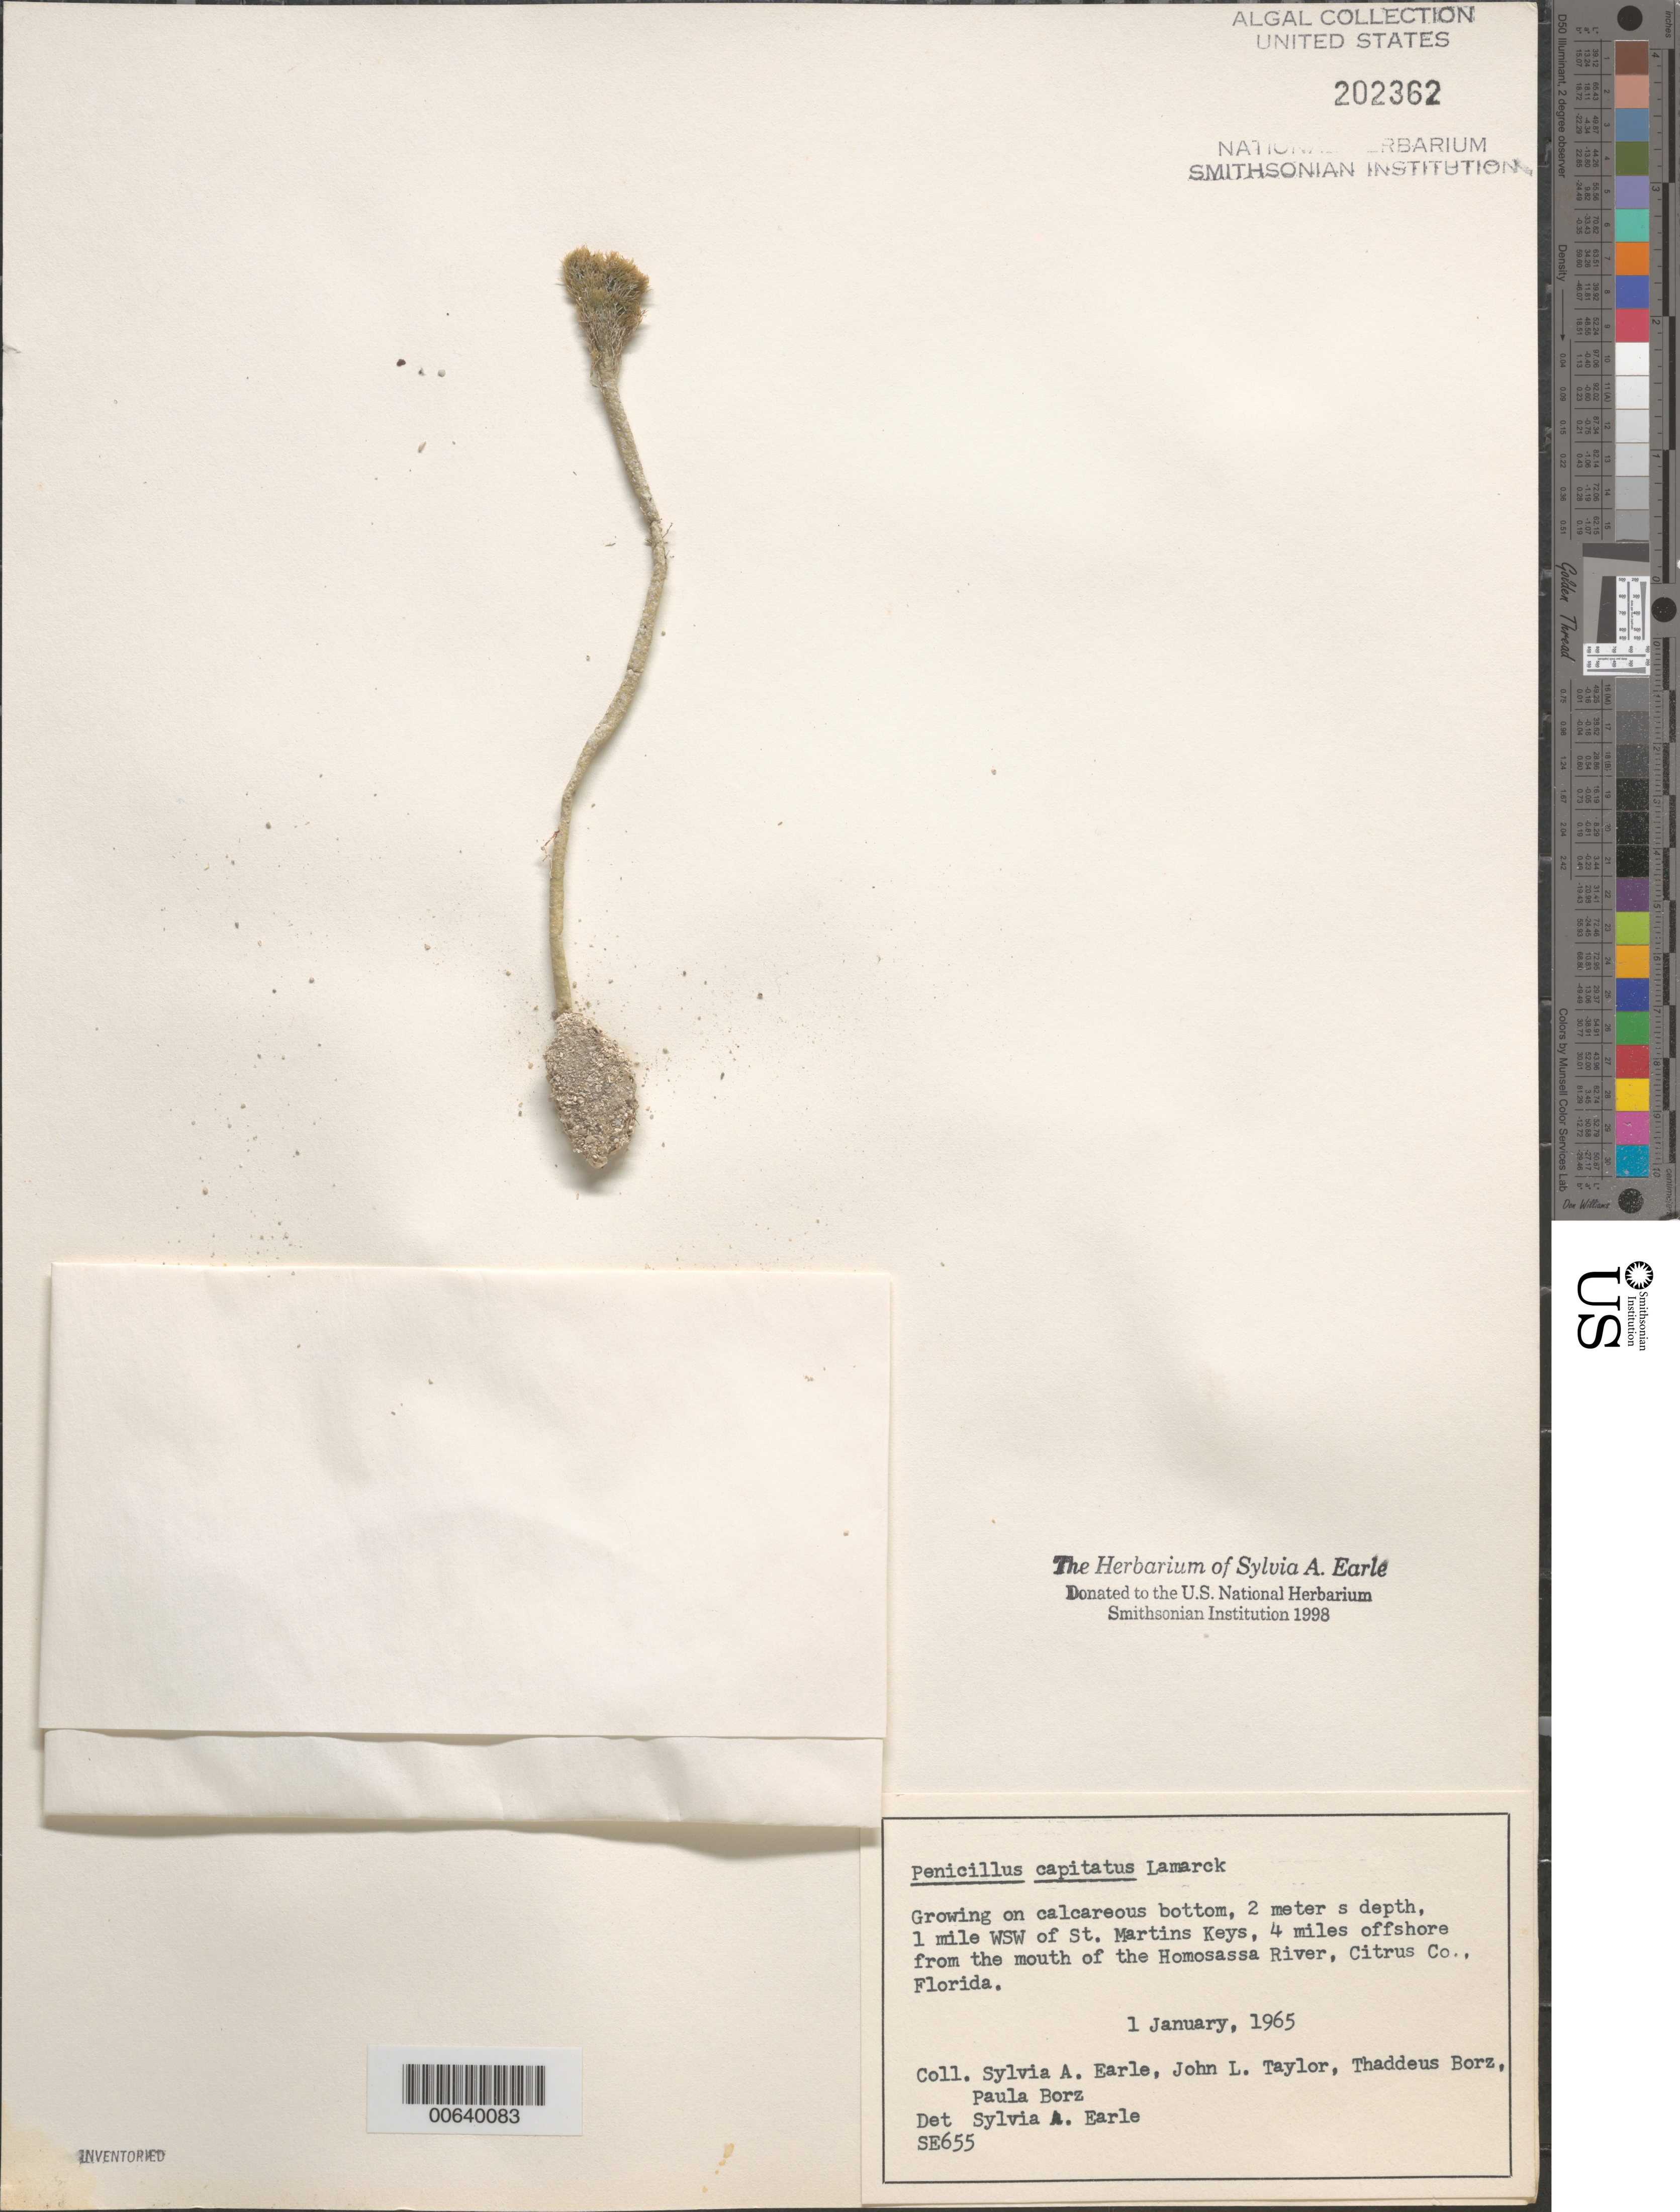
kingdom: Plantae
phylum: Chlorophyta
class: Ulvophyceae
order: Bryopsidales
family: Udoteaceae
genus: Penicillus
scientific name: Penicillus capitatus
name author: Lam.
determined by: Earle, S. A.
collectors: S. A. Earle, J. L. Taylor, T. Borz & P. Borz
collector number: SE 655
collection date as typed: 01 Jan 1965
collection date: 1965-01-01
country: United States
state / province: Florida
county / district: Citrus County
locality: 4 miles off Homosassa River mouth, 1 mile west southwest of St. Martins Keys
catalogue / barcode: US 202362